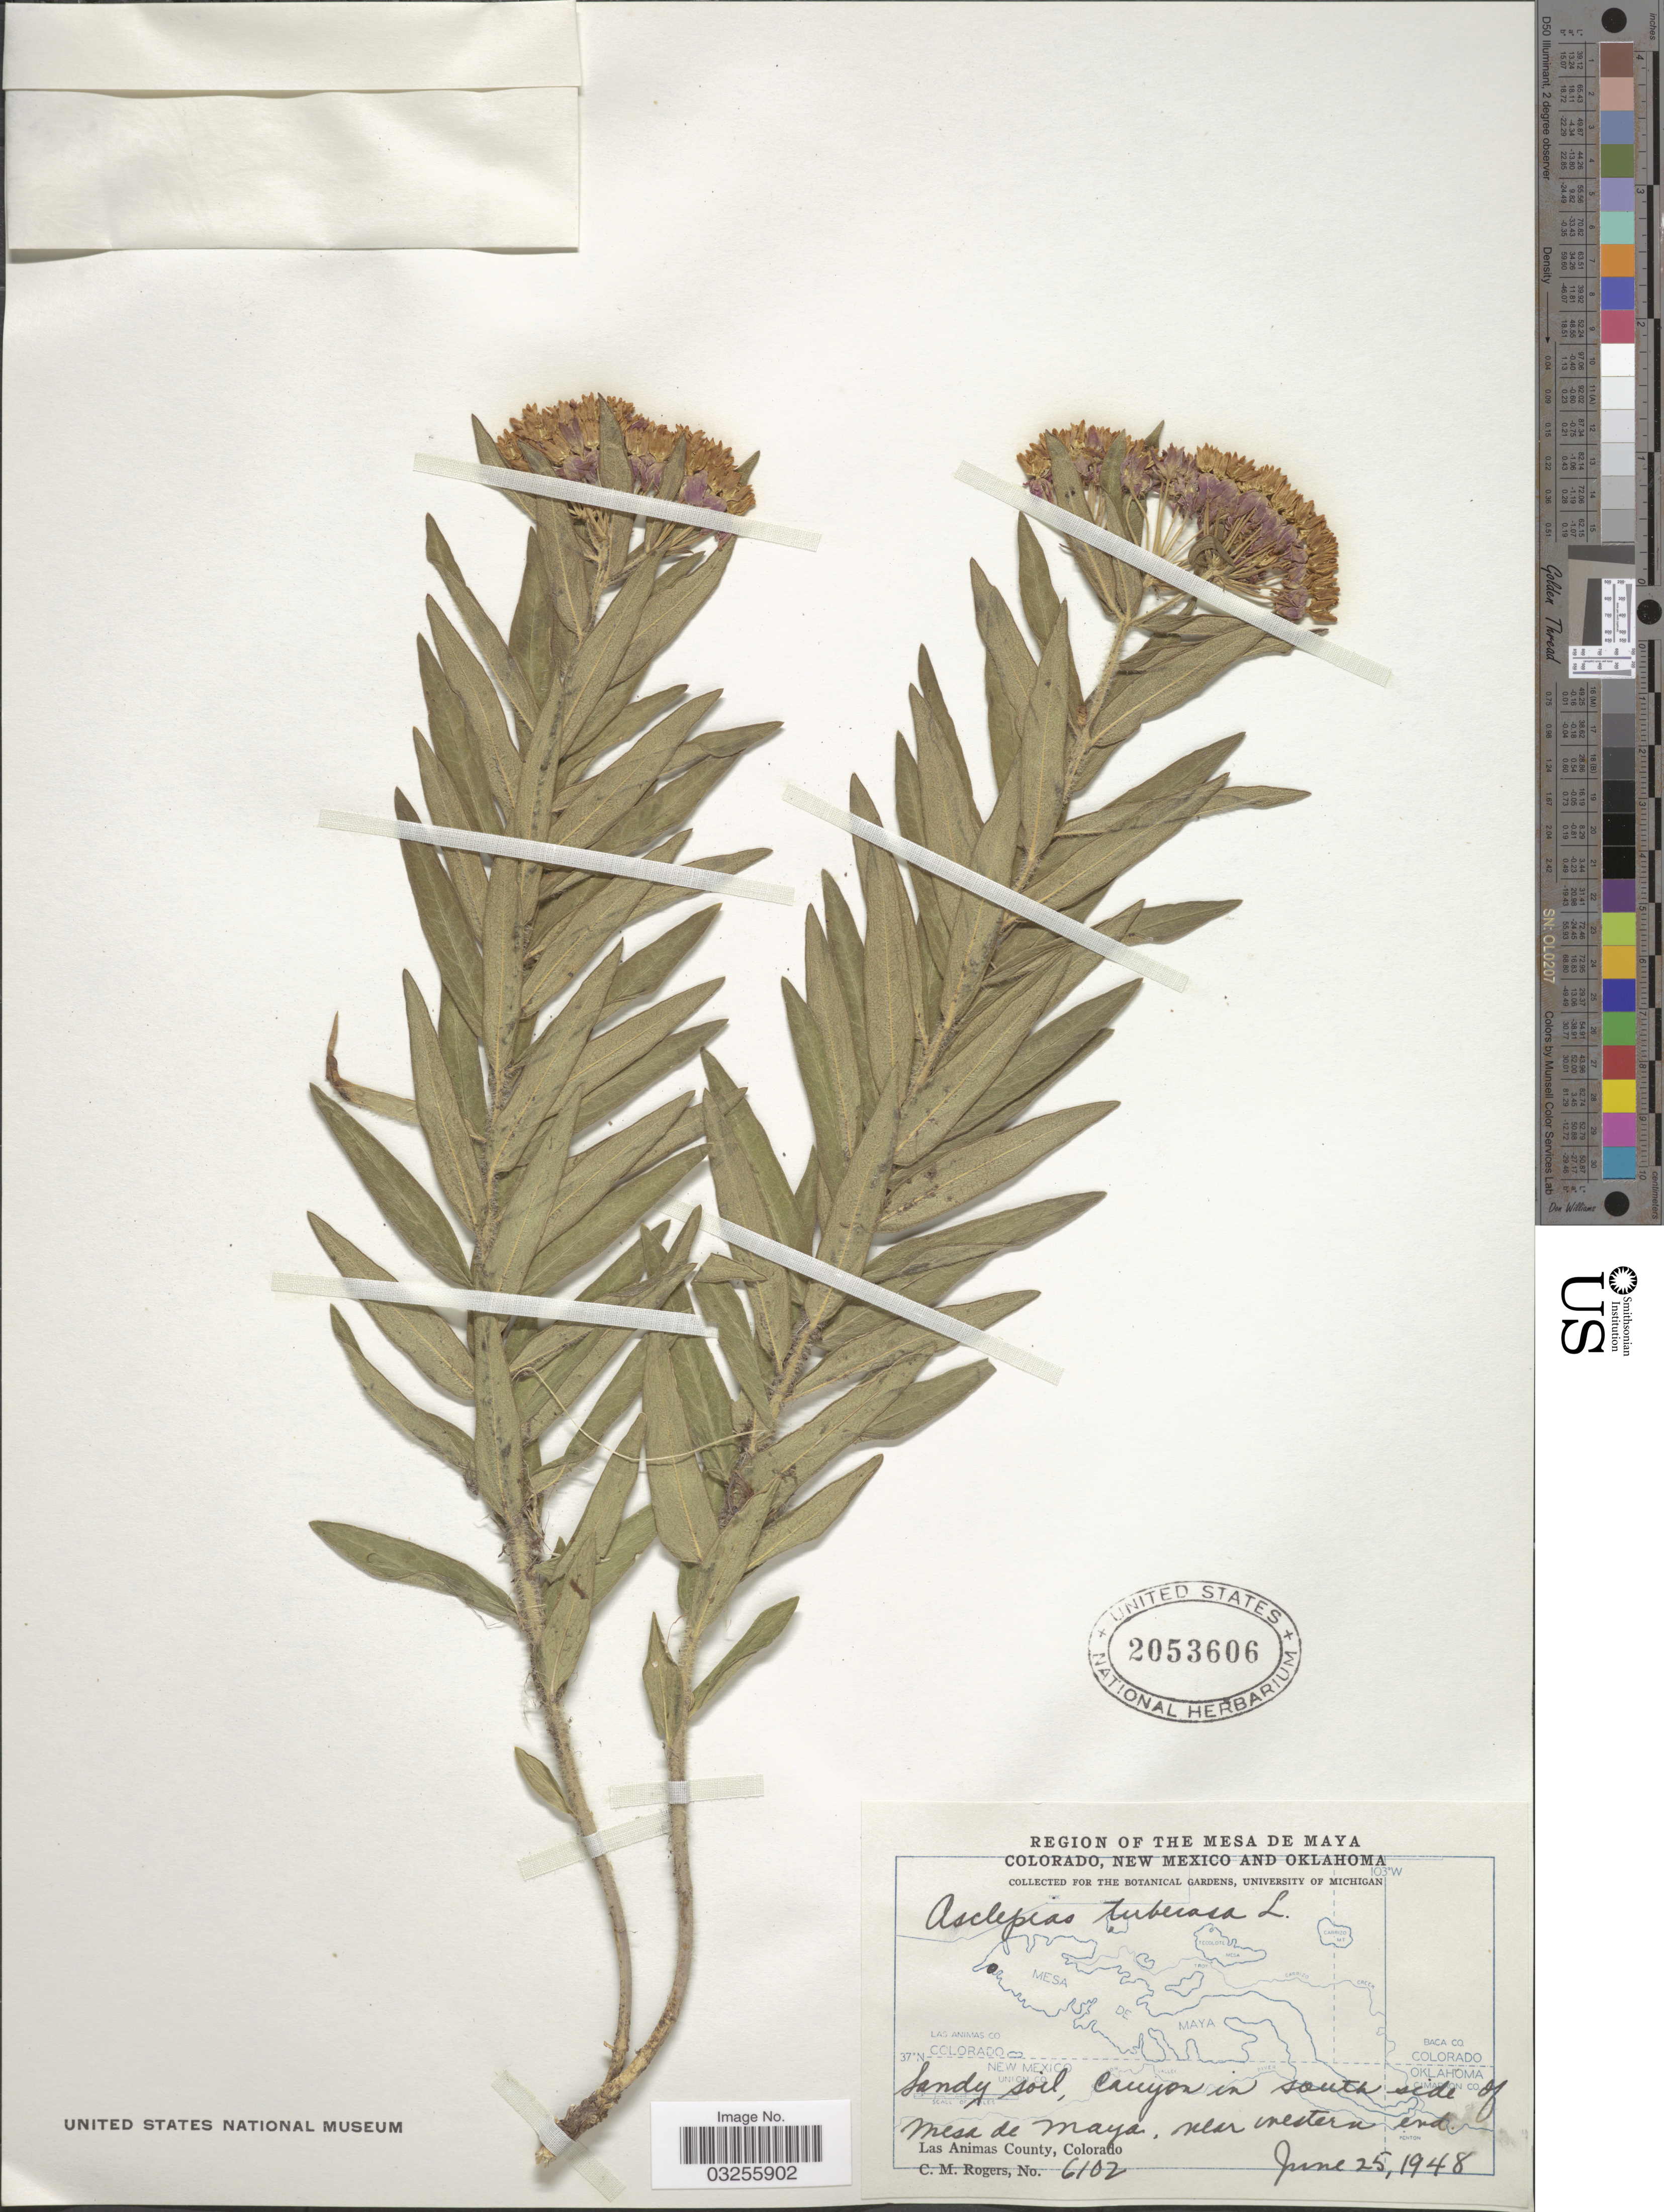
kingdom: Plantae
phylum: Tracheophyta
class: Magnoliopsida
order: Gentianales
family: Apocynaceae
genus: Asclepias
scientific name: Asclepias tuberosa subsp. interior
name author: Woodson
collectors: C. M. Rogers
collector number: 6102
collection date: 1948-06-25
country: United States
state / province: Colorado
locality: Region of the Mesa de Maya. Colorado. Canyon in south side of Mesa de Maya, near western end. Las Animas County.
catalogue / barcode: US 2053606